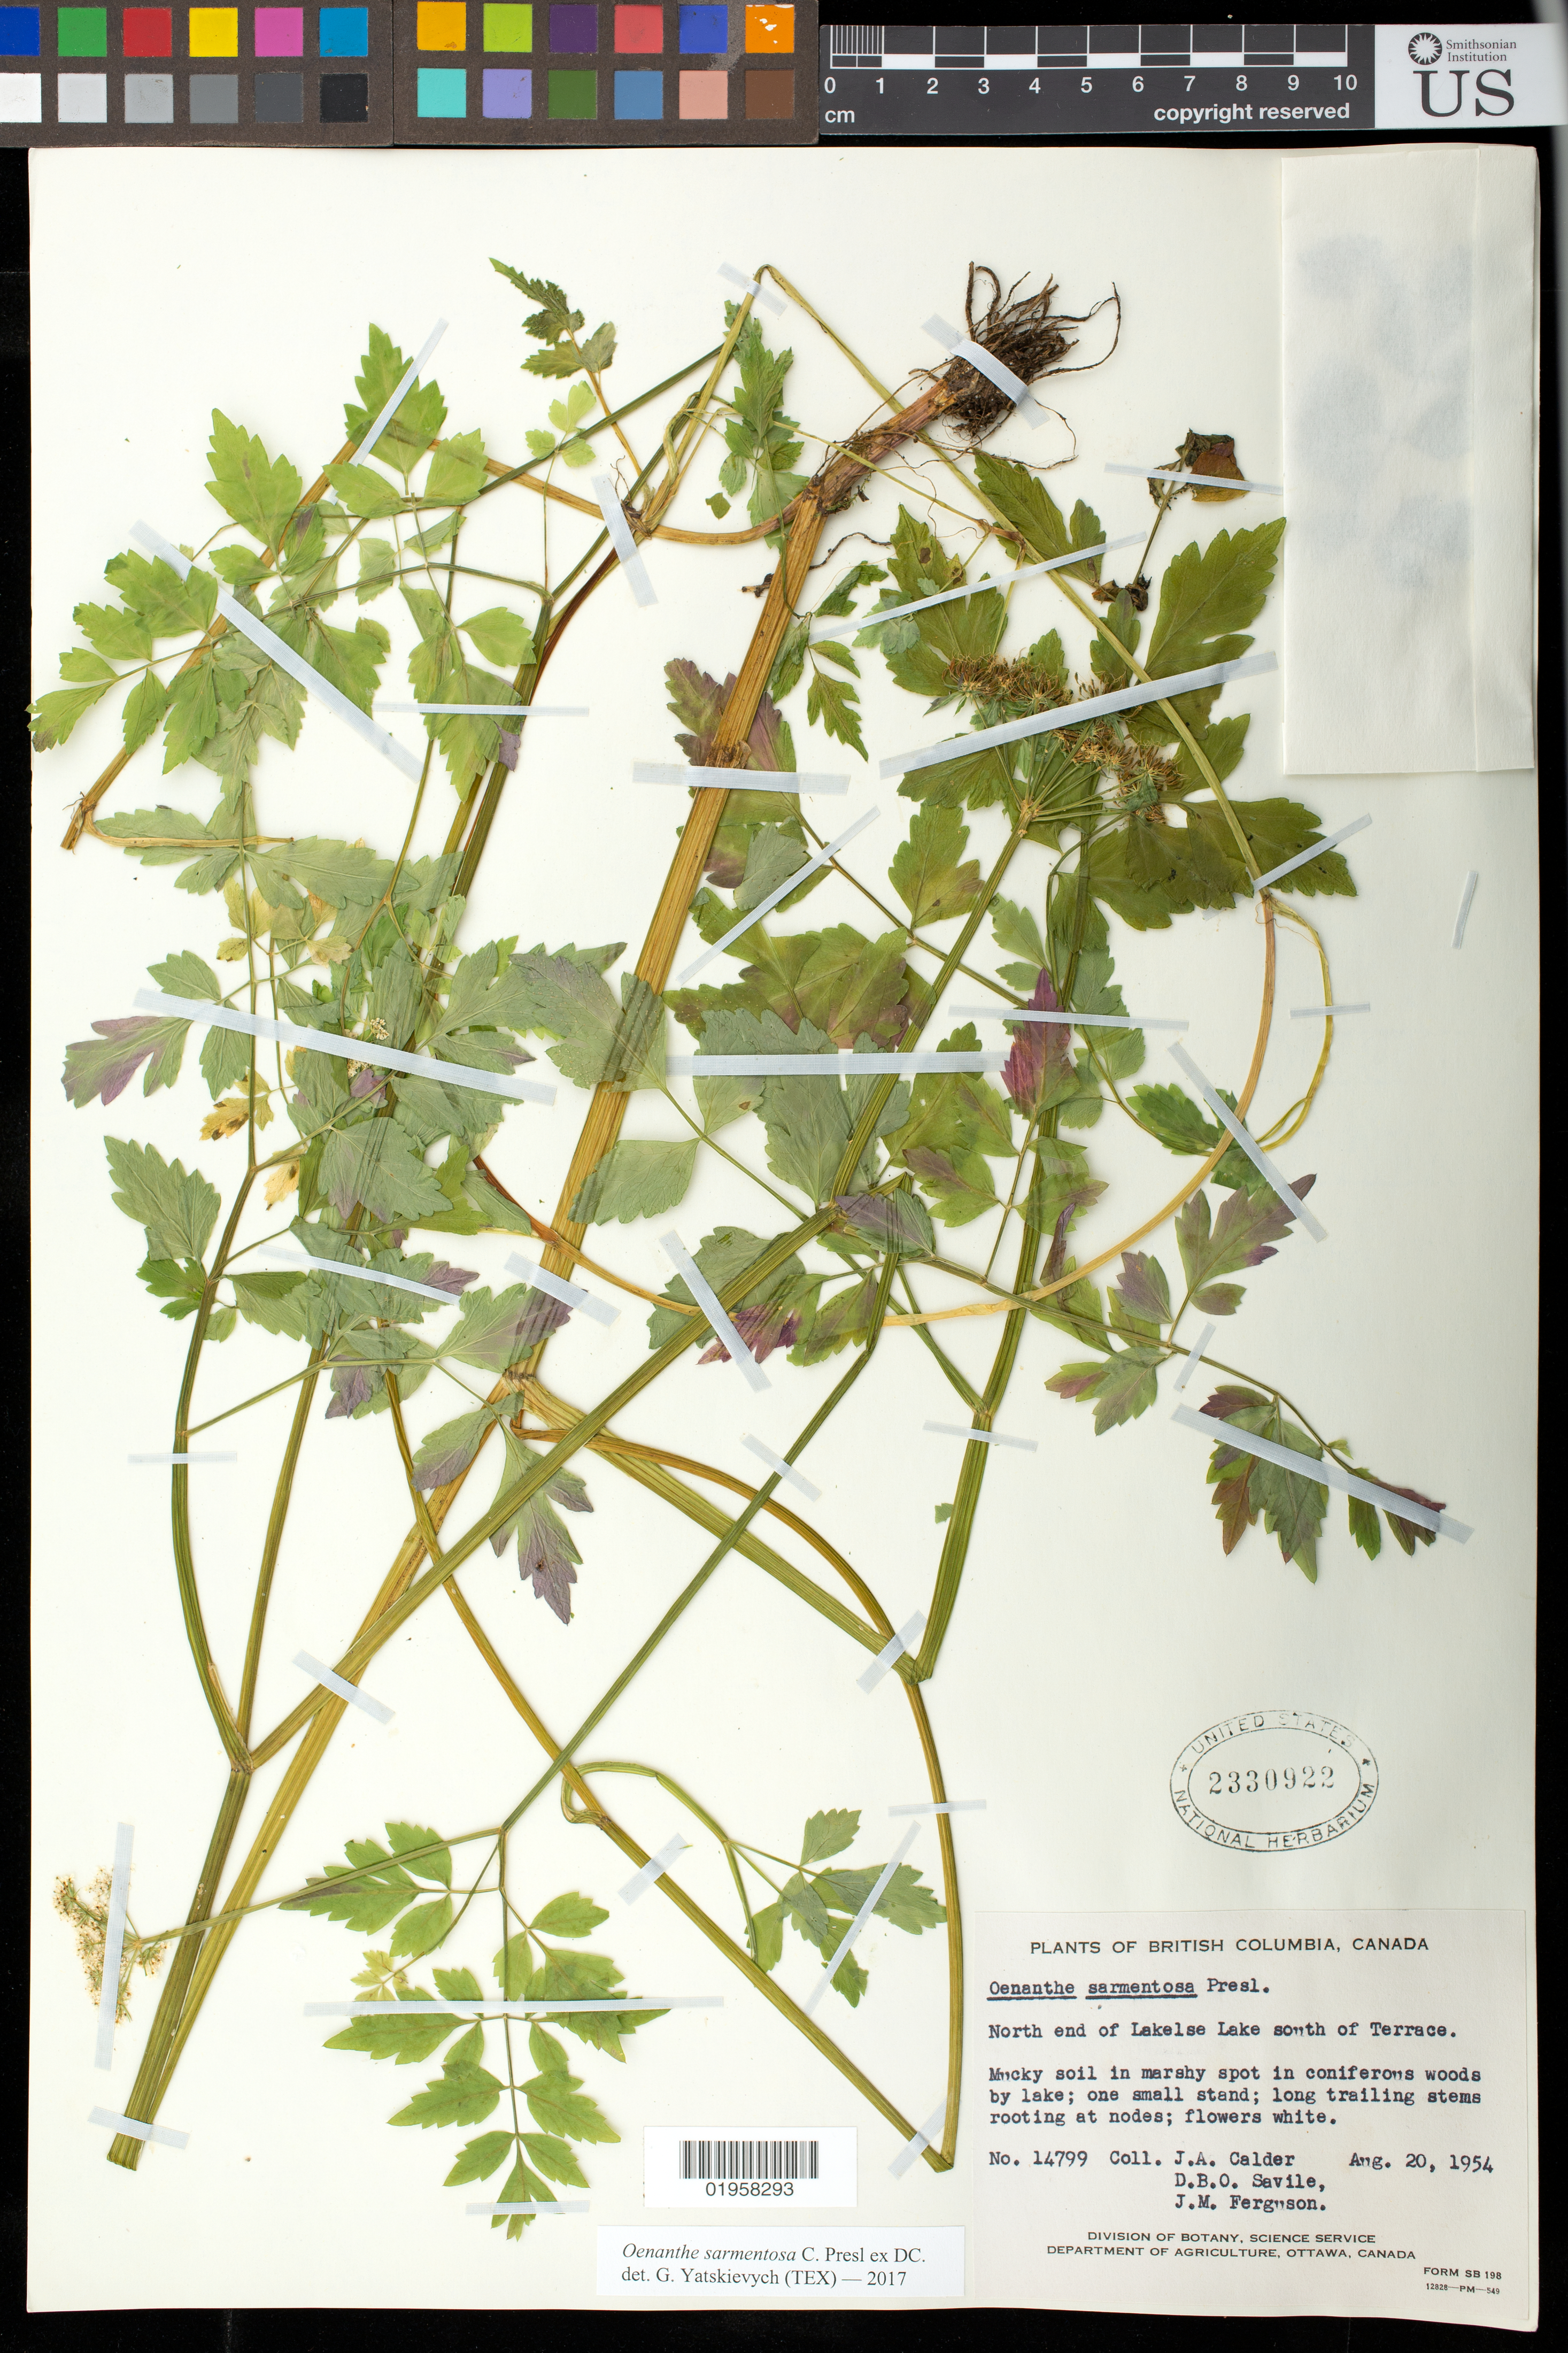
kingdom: Plantae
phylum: Tracheophyta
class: Magnoliopsida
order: Apiales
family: Apiaceae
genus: Oenanthe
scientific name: Oenanthe sarmentosa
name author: C. Presl ex DC.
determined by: Yatskievych, G. A.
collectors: J. A. Calder, D. Savile & J. M. Ferguson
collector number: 14799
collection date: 1954-08-20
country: Canada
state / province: British Columbia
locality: Lakelse Lake, N end of lake; S of Terrace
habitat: Mucky soil in marshy spot in coniferous woods by lake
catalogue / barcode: US 2330922